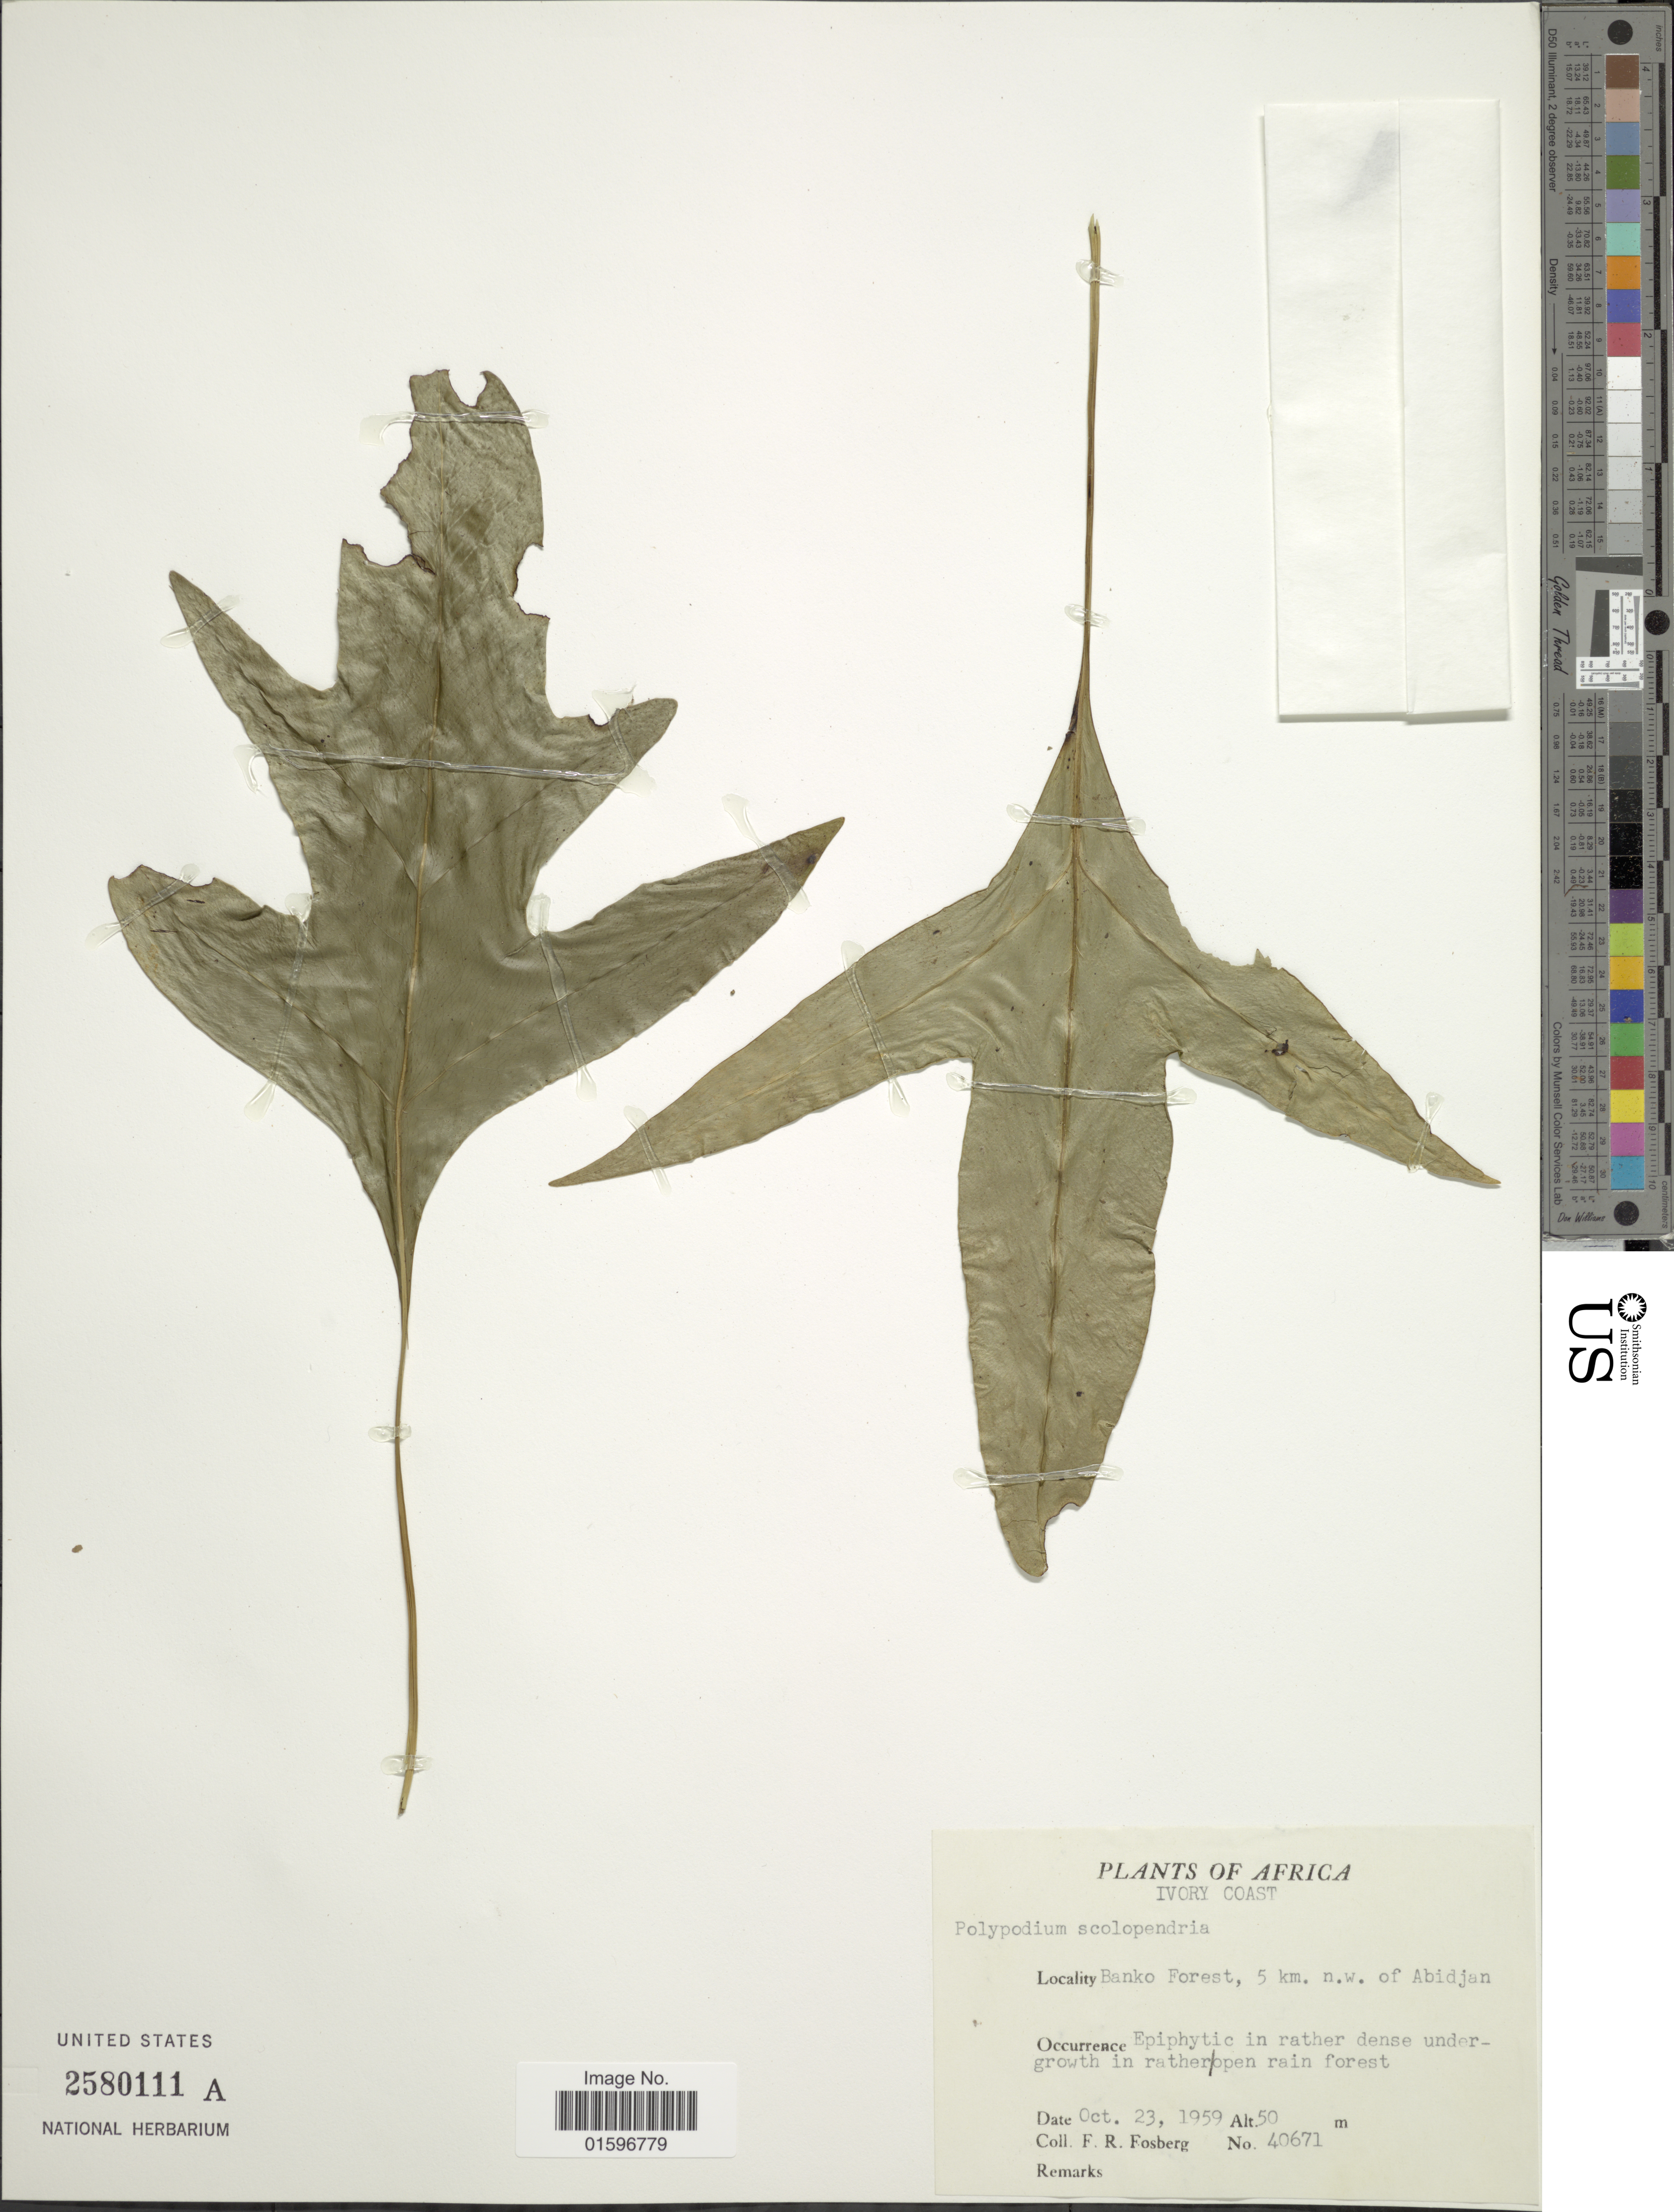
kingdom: Plantae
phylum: Tracheophyta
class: Polypodiopsida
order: Polypodiales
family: Polypodiaceae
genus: Polypodium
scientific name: Polypodium scolopendria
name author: Burm. f.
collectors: F. R. Fosberg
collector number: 40671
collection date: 1959-10-23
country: Ivory Coast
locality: Africa, Ivory Coast, Banko Forest, 5 km. n.w. of Abidjan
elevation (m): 50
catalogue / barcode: US 25580111A